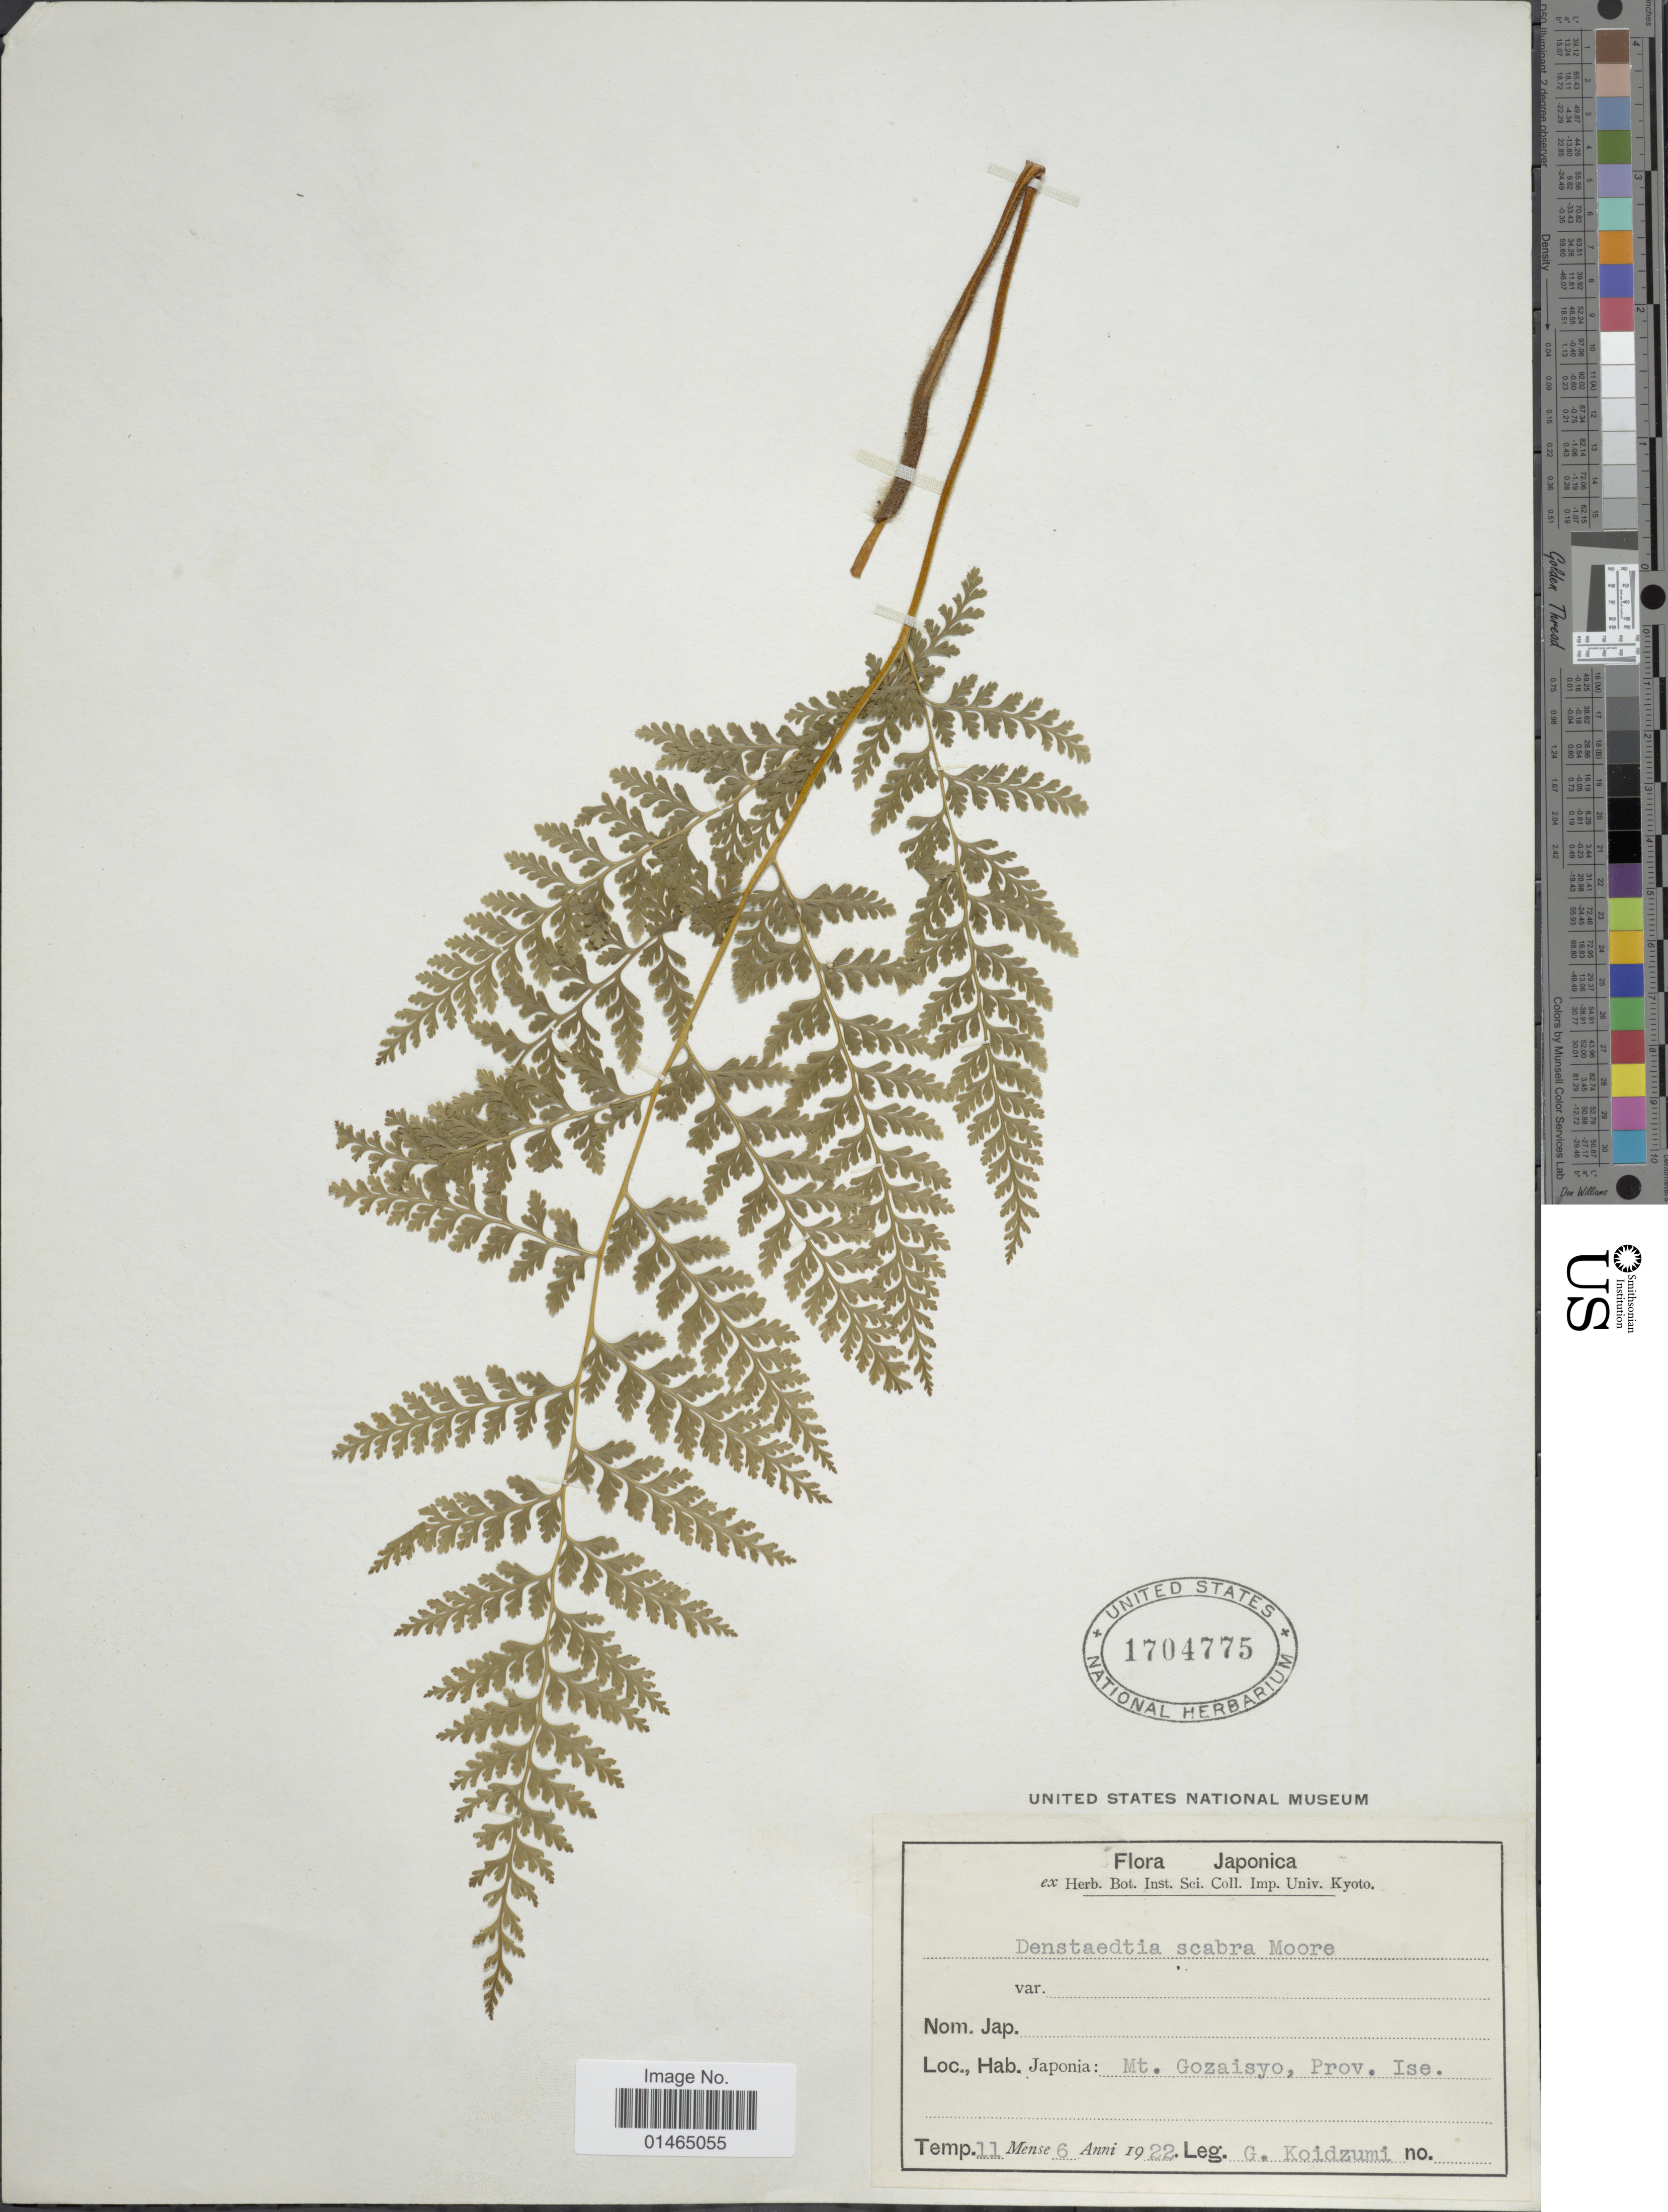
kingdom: Plantae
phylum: Tracheophyta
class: Polypodiopsida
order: Polypodiales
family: Dennstaedtiaceae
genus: Dennstaedtia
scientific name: Dennstaedtia scabra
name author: (Wall. ex Hook.) T. Moore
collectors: G. Koidzumi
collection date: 1922-06-11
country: Japan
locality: Mt. Gozaisyo, Prov. Ise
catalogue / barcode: US 1704775